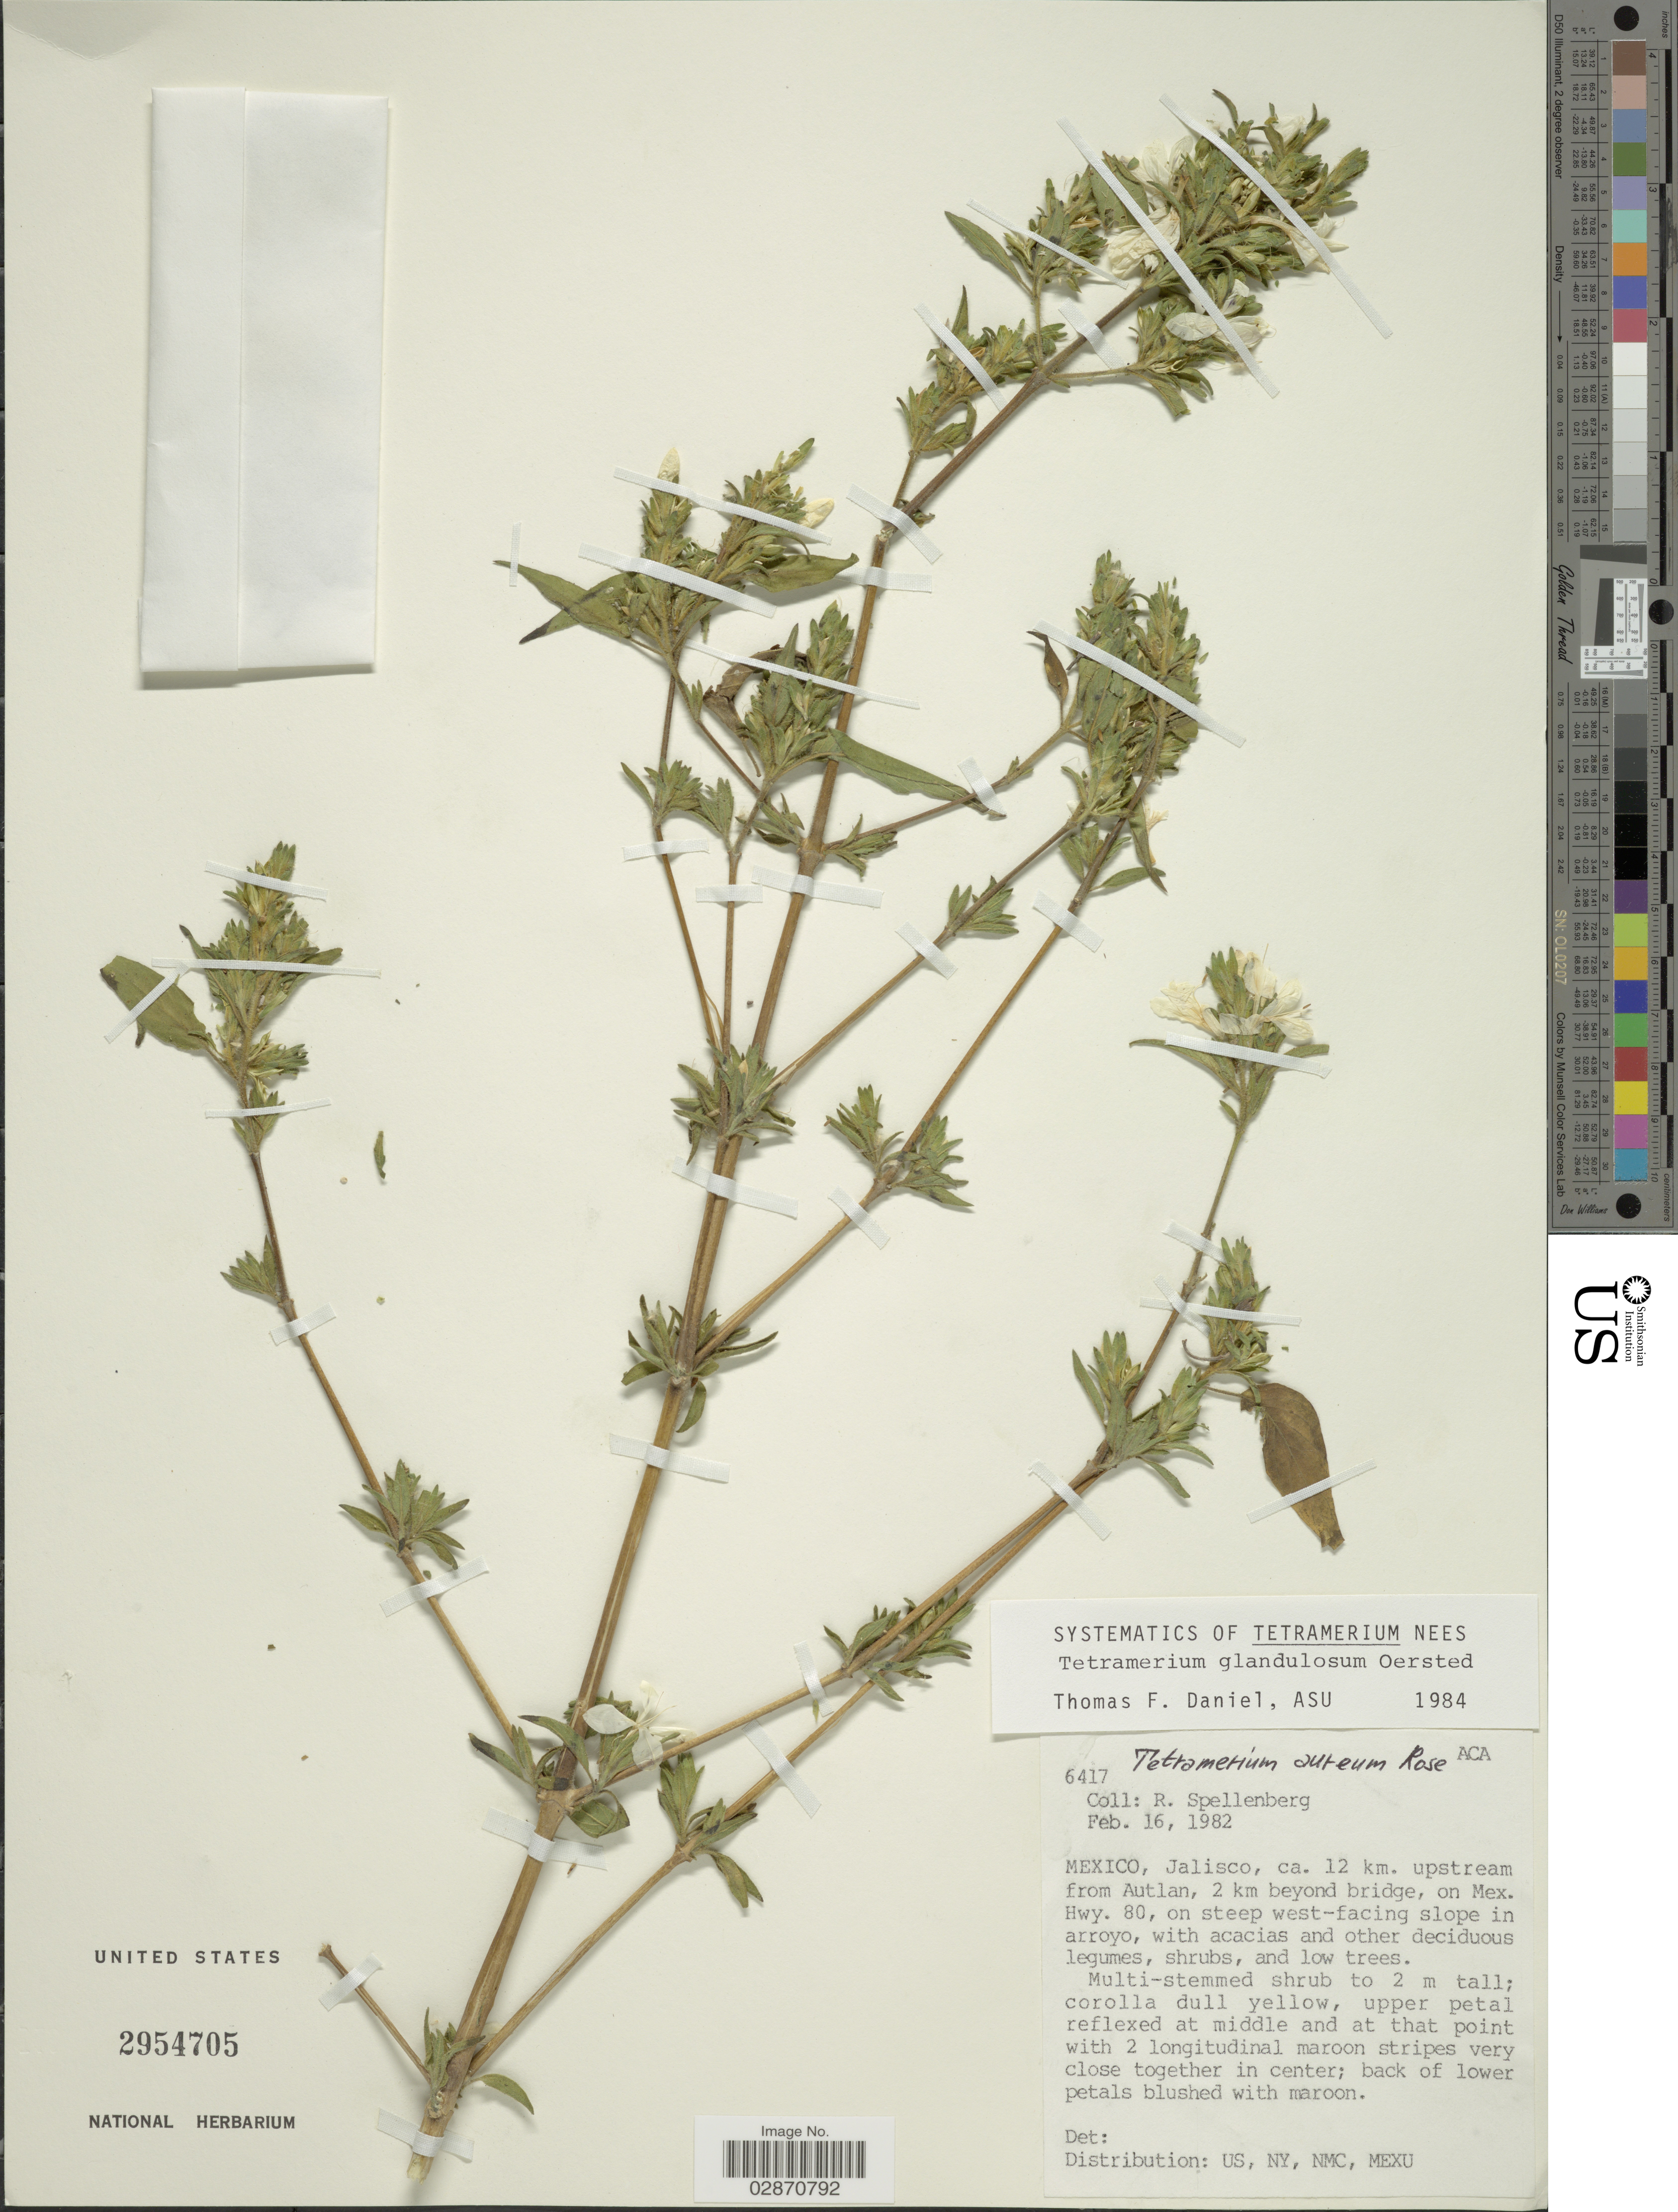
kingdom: Plantae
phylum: Tracheophyta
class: Magnoliopsida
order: Lamiales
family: Acanthaceae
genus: Tetramerium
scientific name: Tetramerium glandulosum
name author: Oerst.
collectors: R. Spellenberg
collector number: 6417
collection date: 1982-02-16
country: Mexico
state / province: Jalisco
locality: Ca. 12 km. upstream from Autlan, 2 km beyond bridge, on Mex. Hwy. 80.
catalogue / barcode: US 2954705